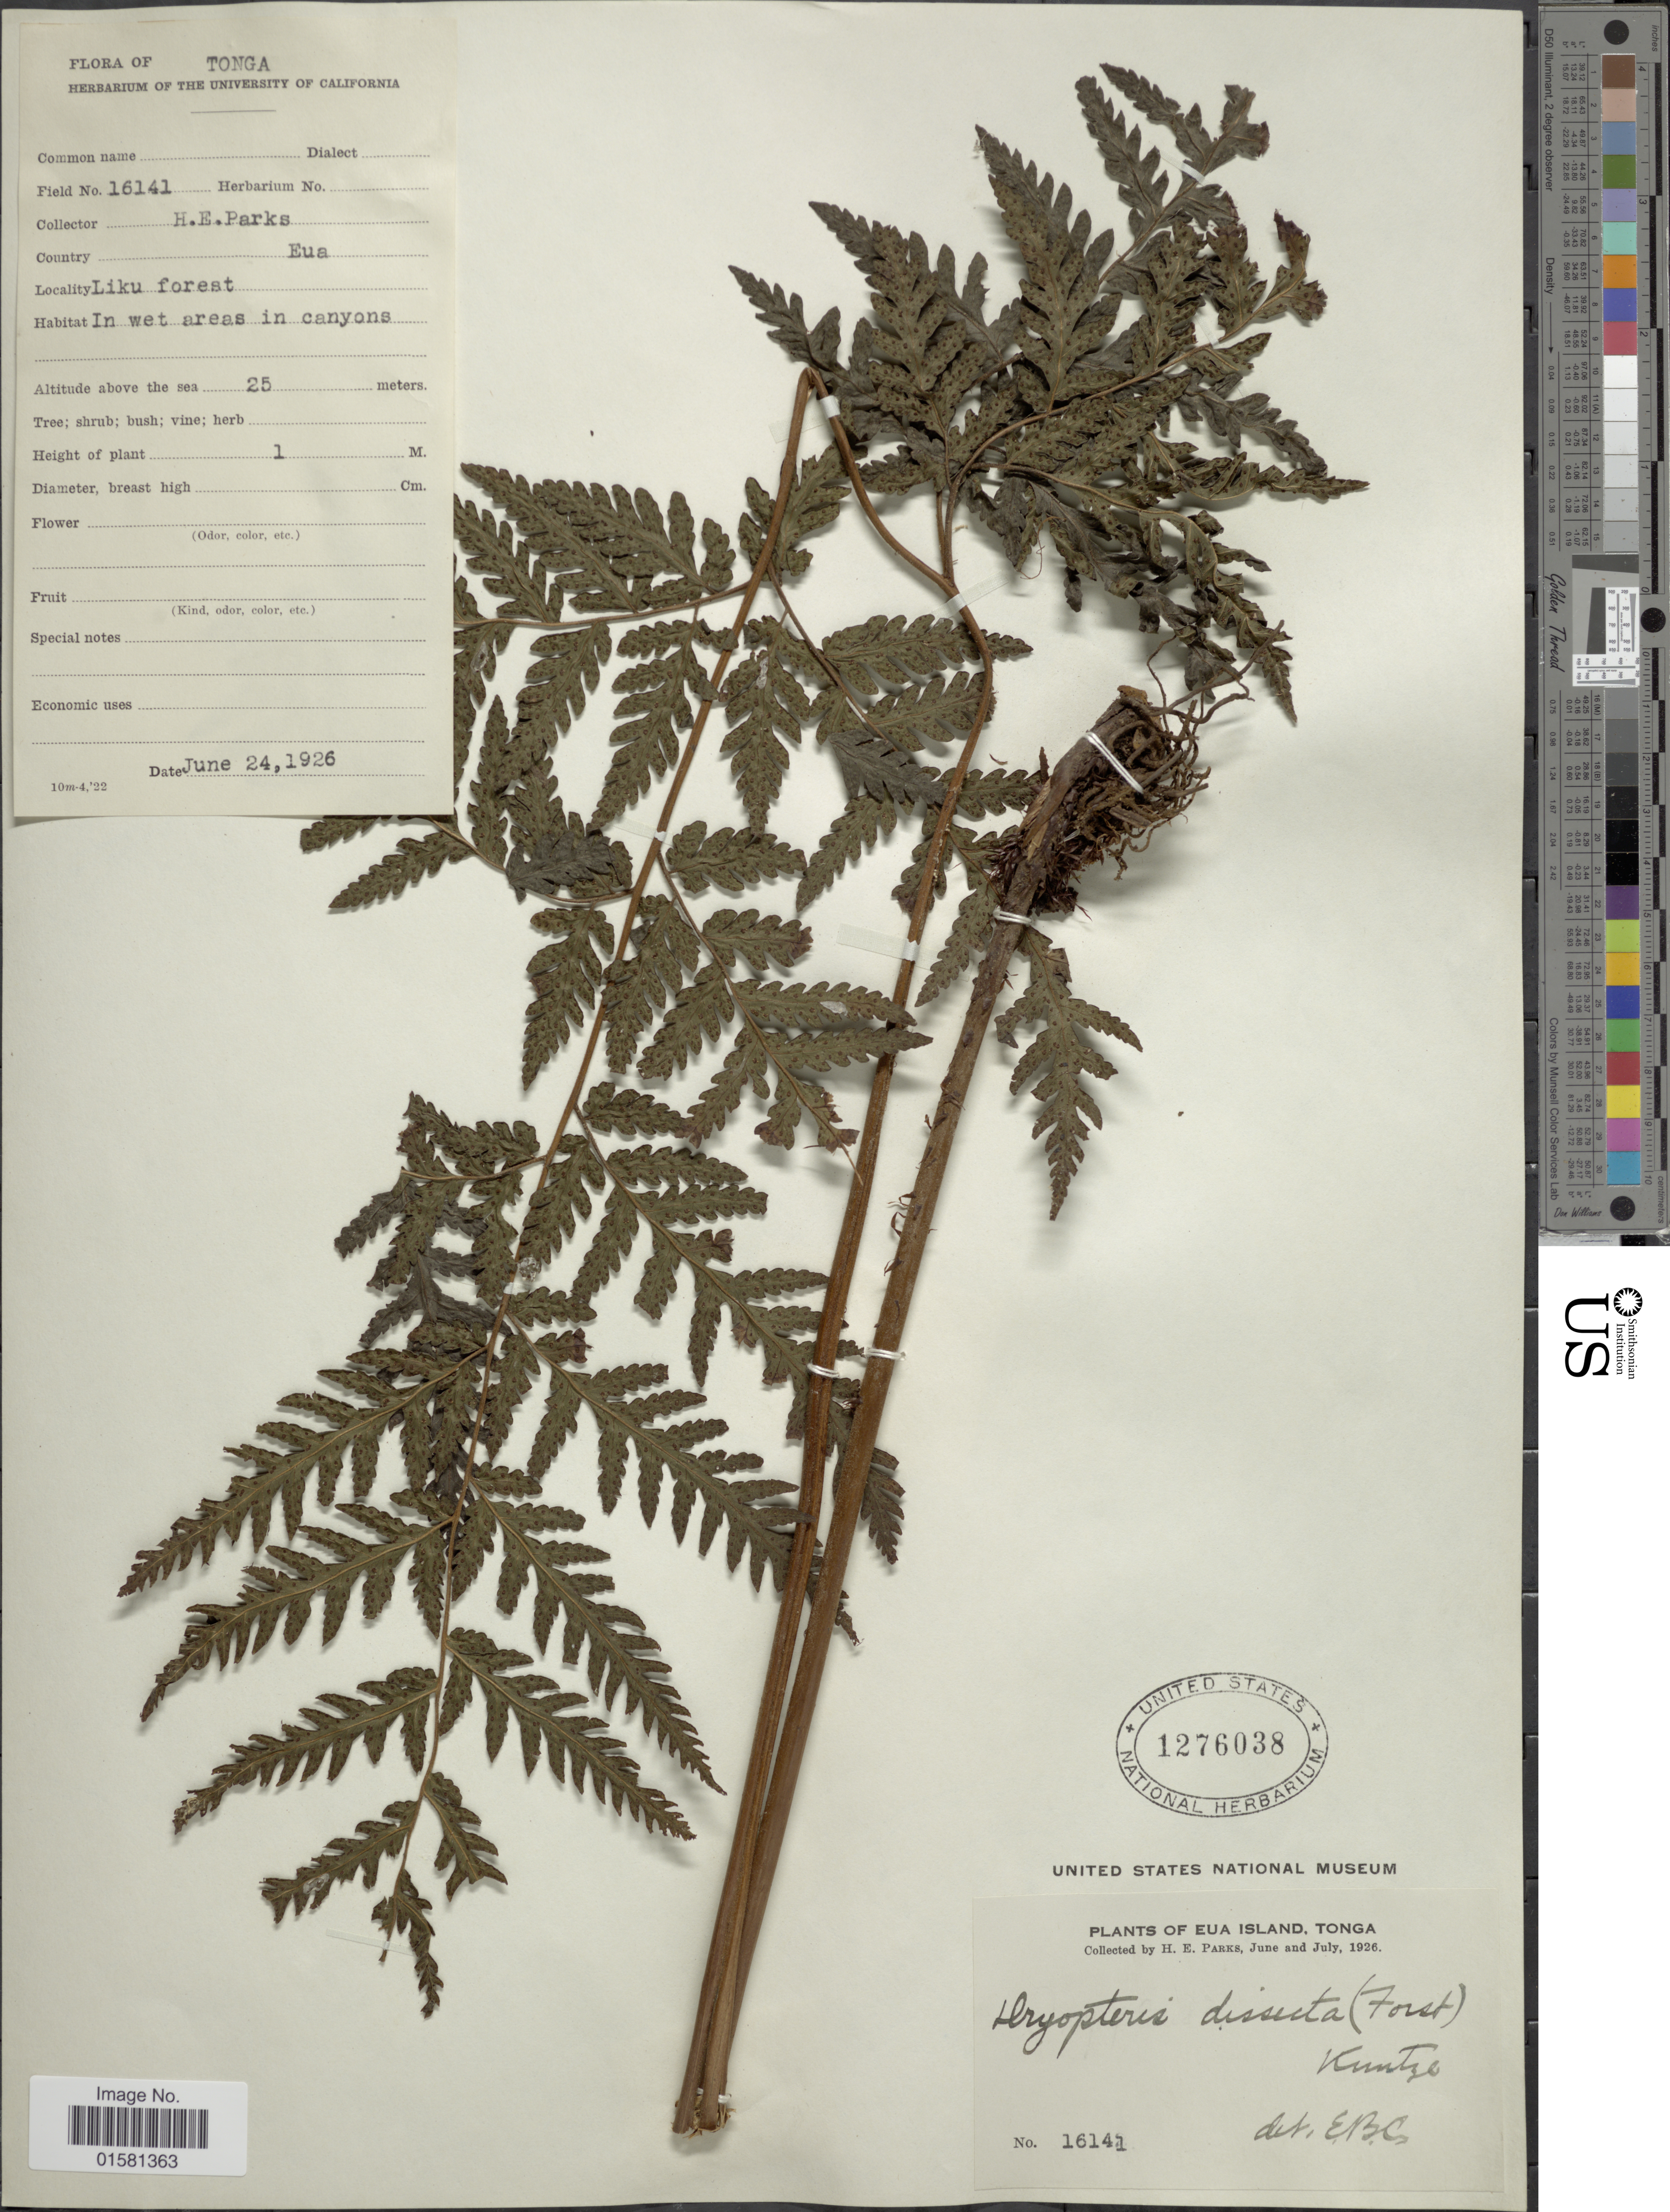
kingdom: Plantae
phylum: Tracheophyta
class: Polypodiopsida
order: Polypodiales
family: Tectariaceae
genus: Tectaria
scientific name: Tectaria dissecta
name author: (G. Forst.) Lellinger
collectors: H. E. Parks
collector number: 16141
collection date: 1926-06-24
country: Tonga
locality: EUA Island, Tonga, liku Forest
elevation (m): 25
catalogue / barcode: US 1276038